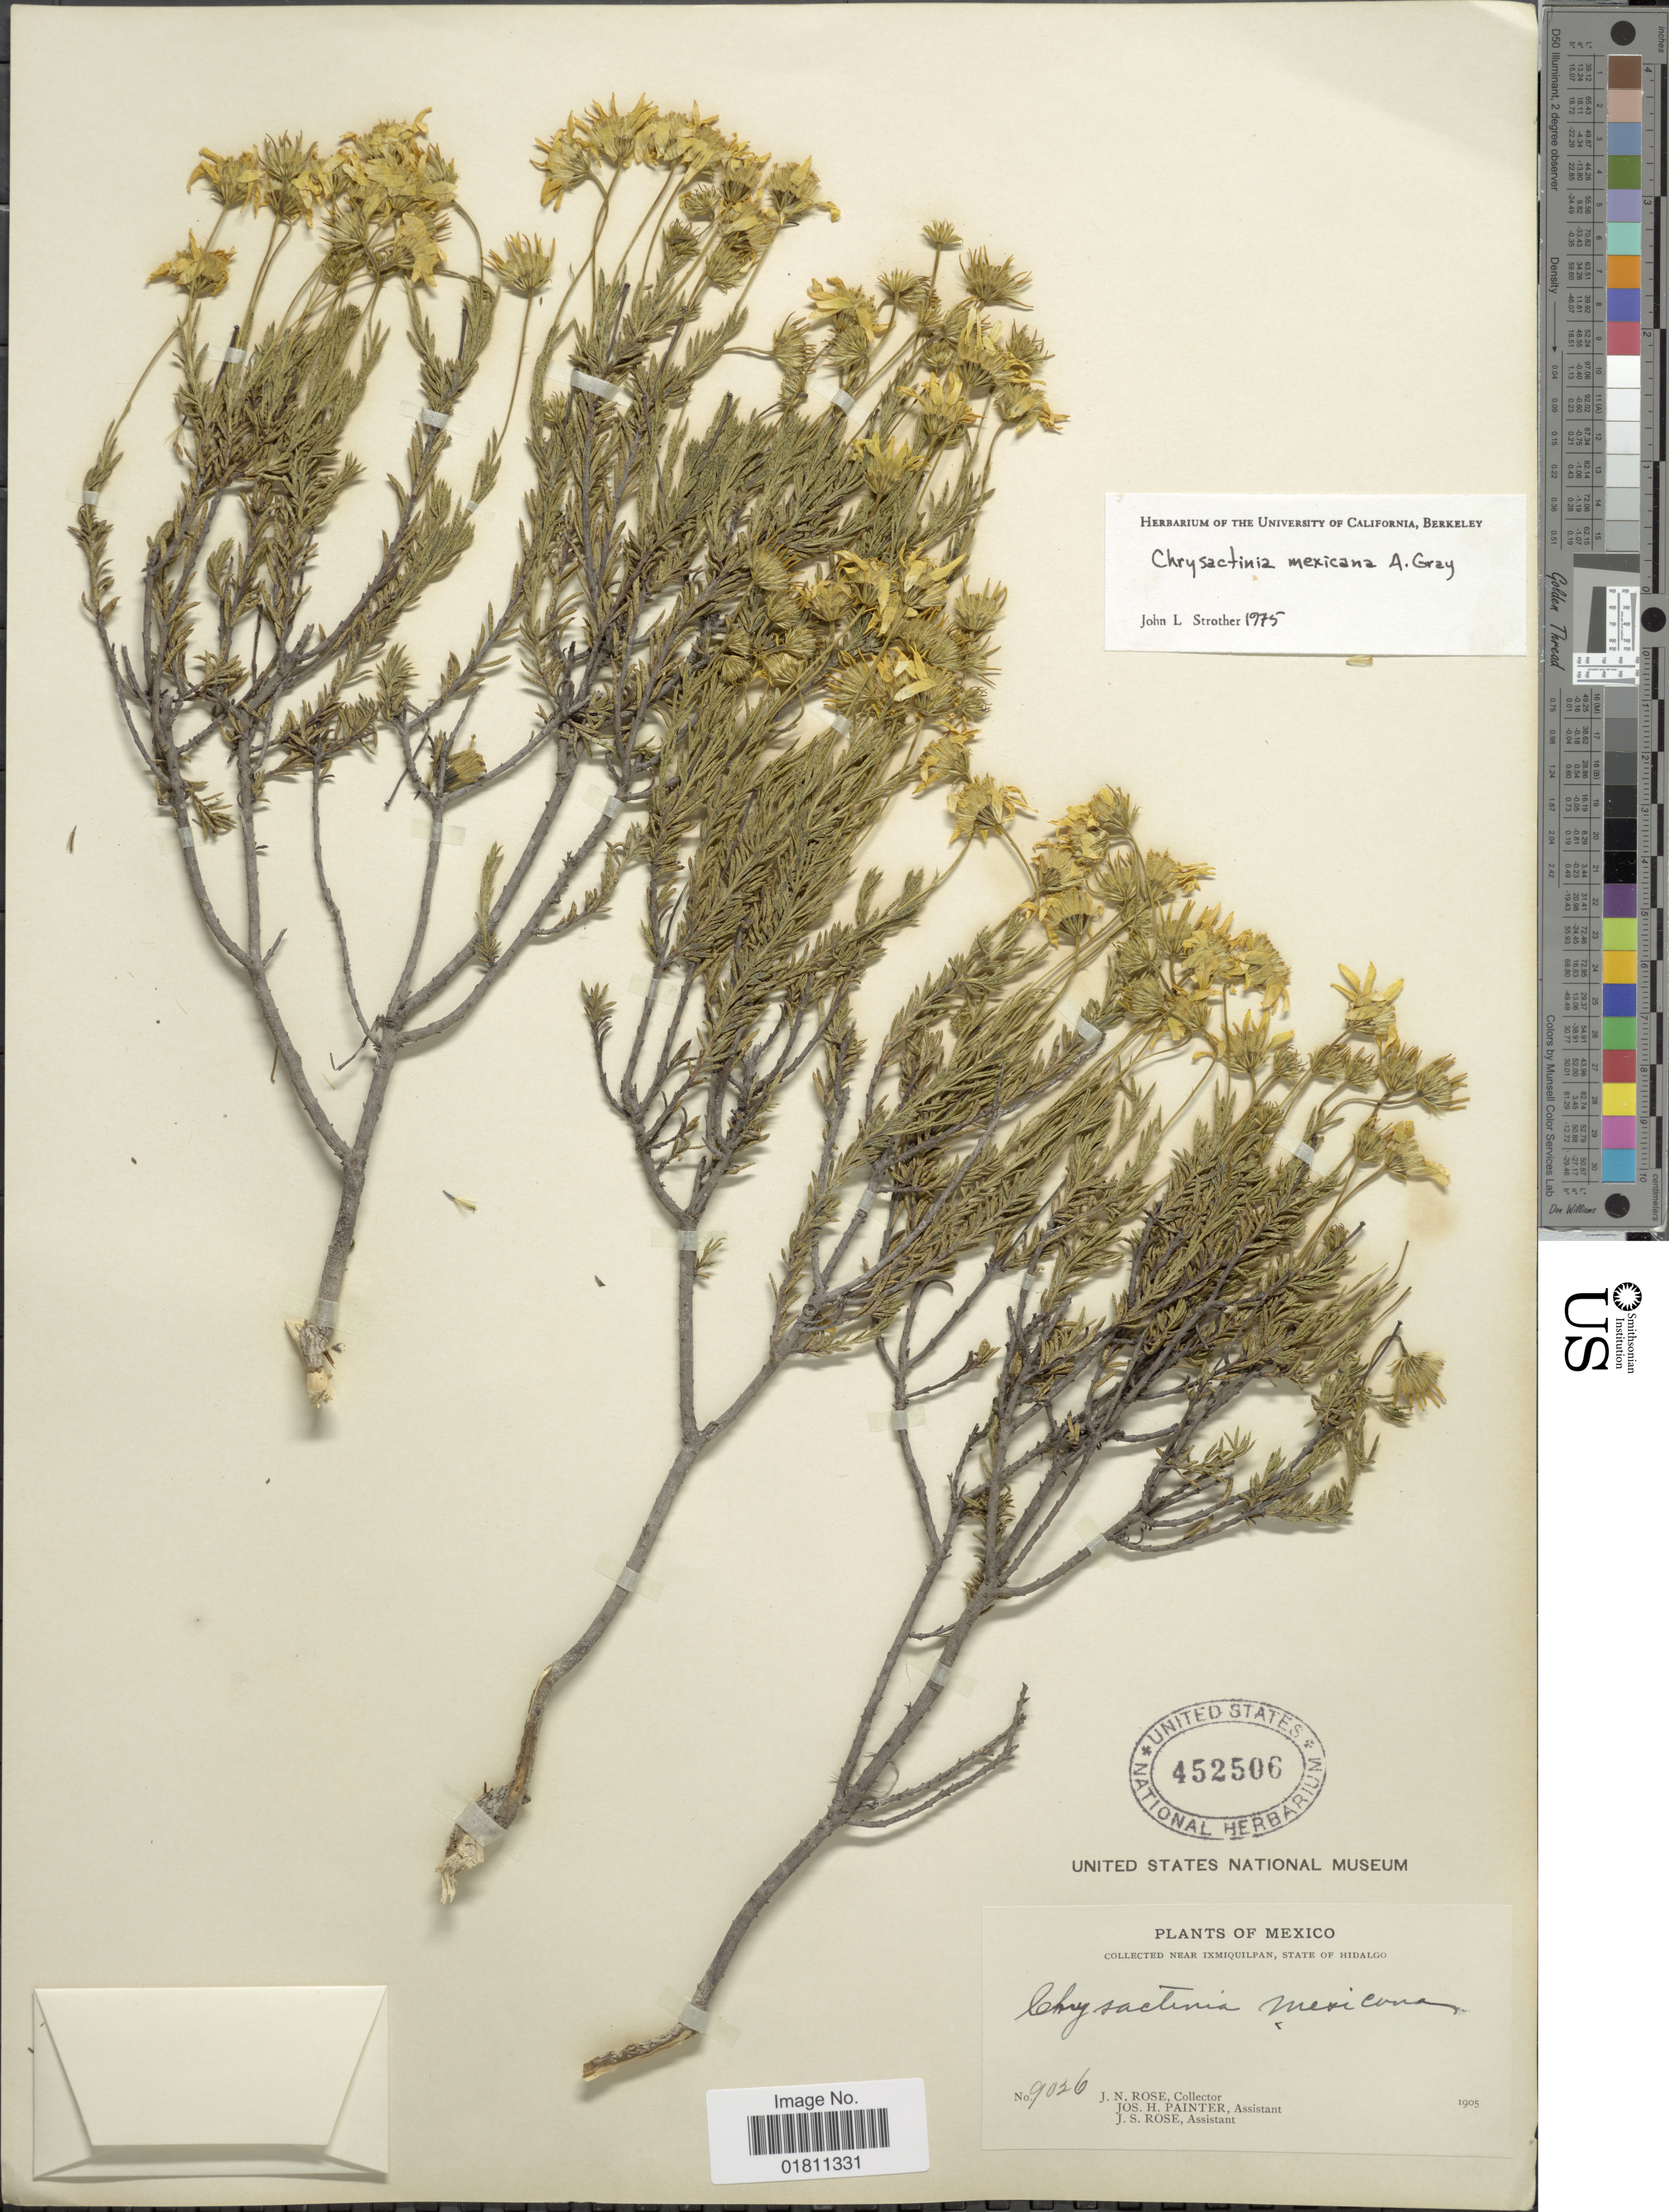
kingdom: Plantae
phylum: Tracheophyta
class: Magnoliopsida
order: Asterales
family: Asteraceae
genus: Chrysactinia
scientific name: Chrysactinia mexicana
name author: A. Gray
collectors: J. N. Rose, J. H. Painter & J. S. Rose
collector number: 9036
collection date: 1905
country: Mexico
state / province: Hidalgo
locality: Near Ixmiquilpan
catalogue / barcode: US 452506